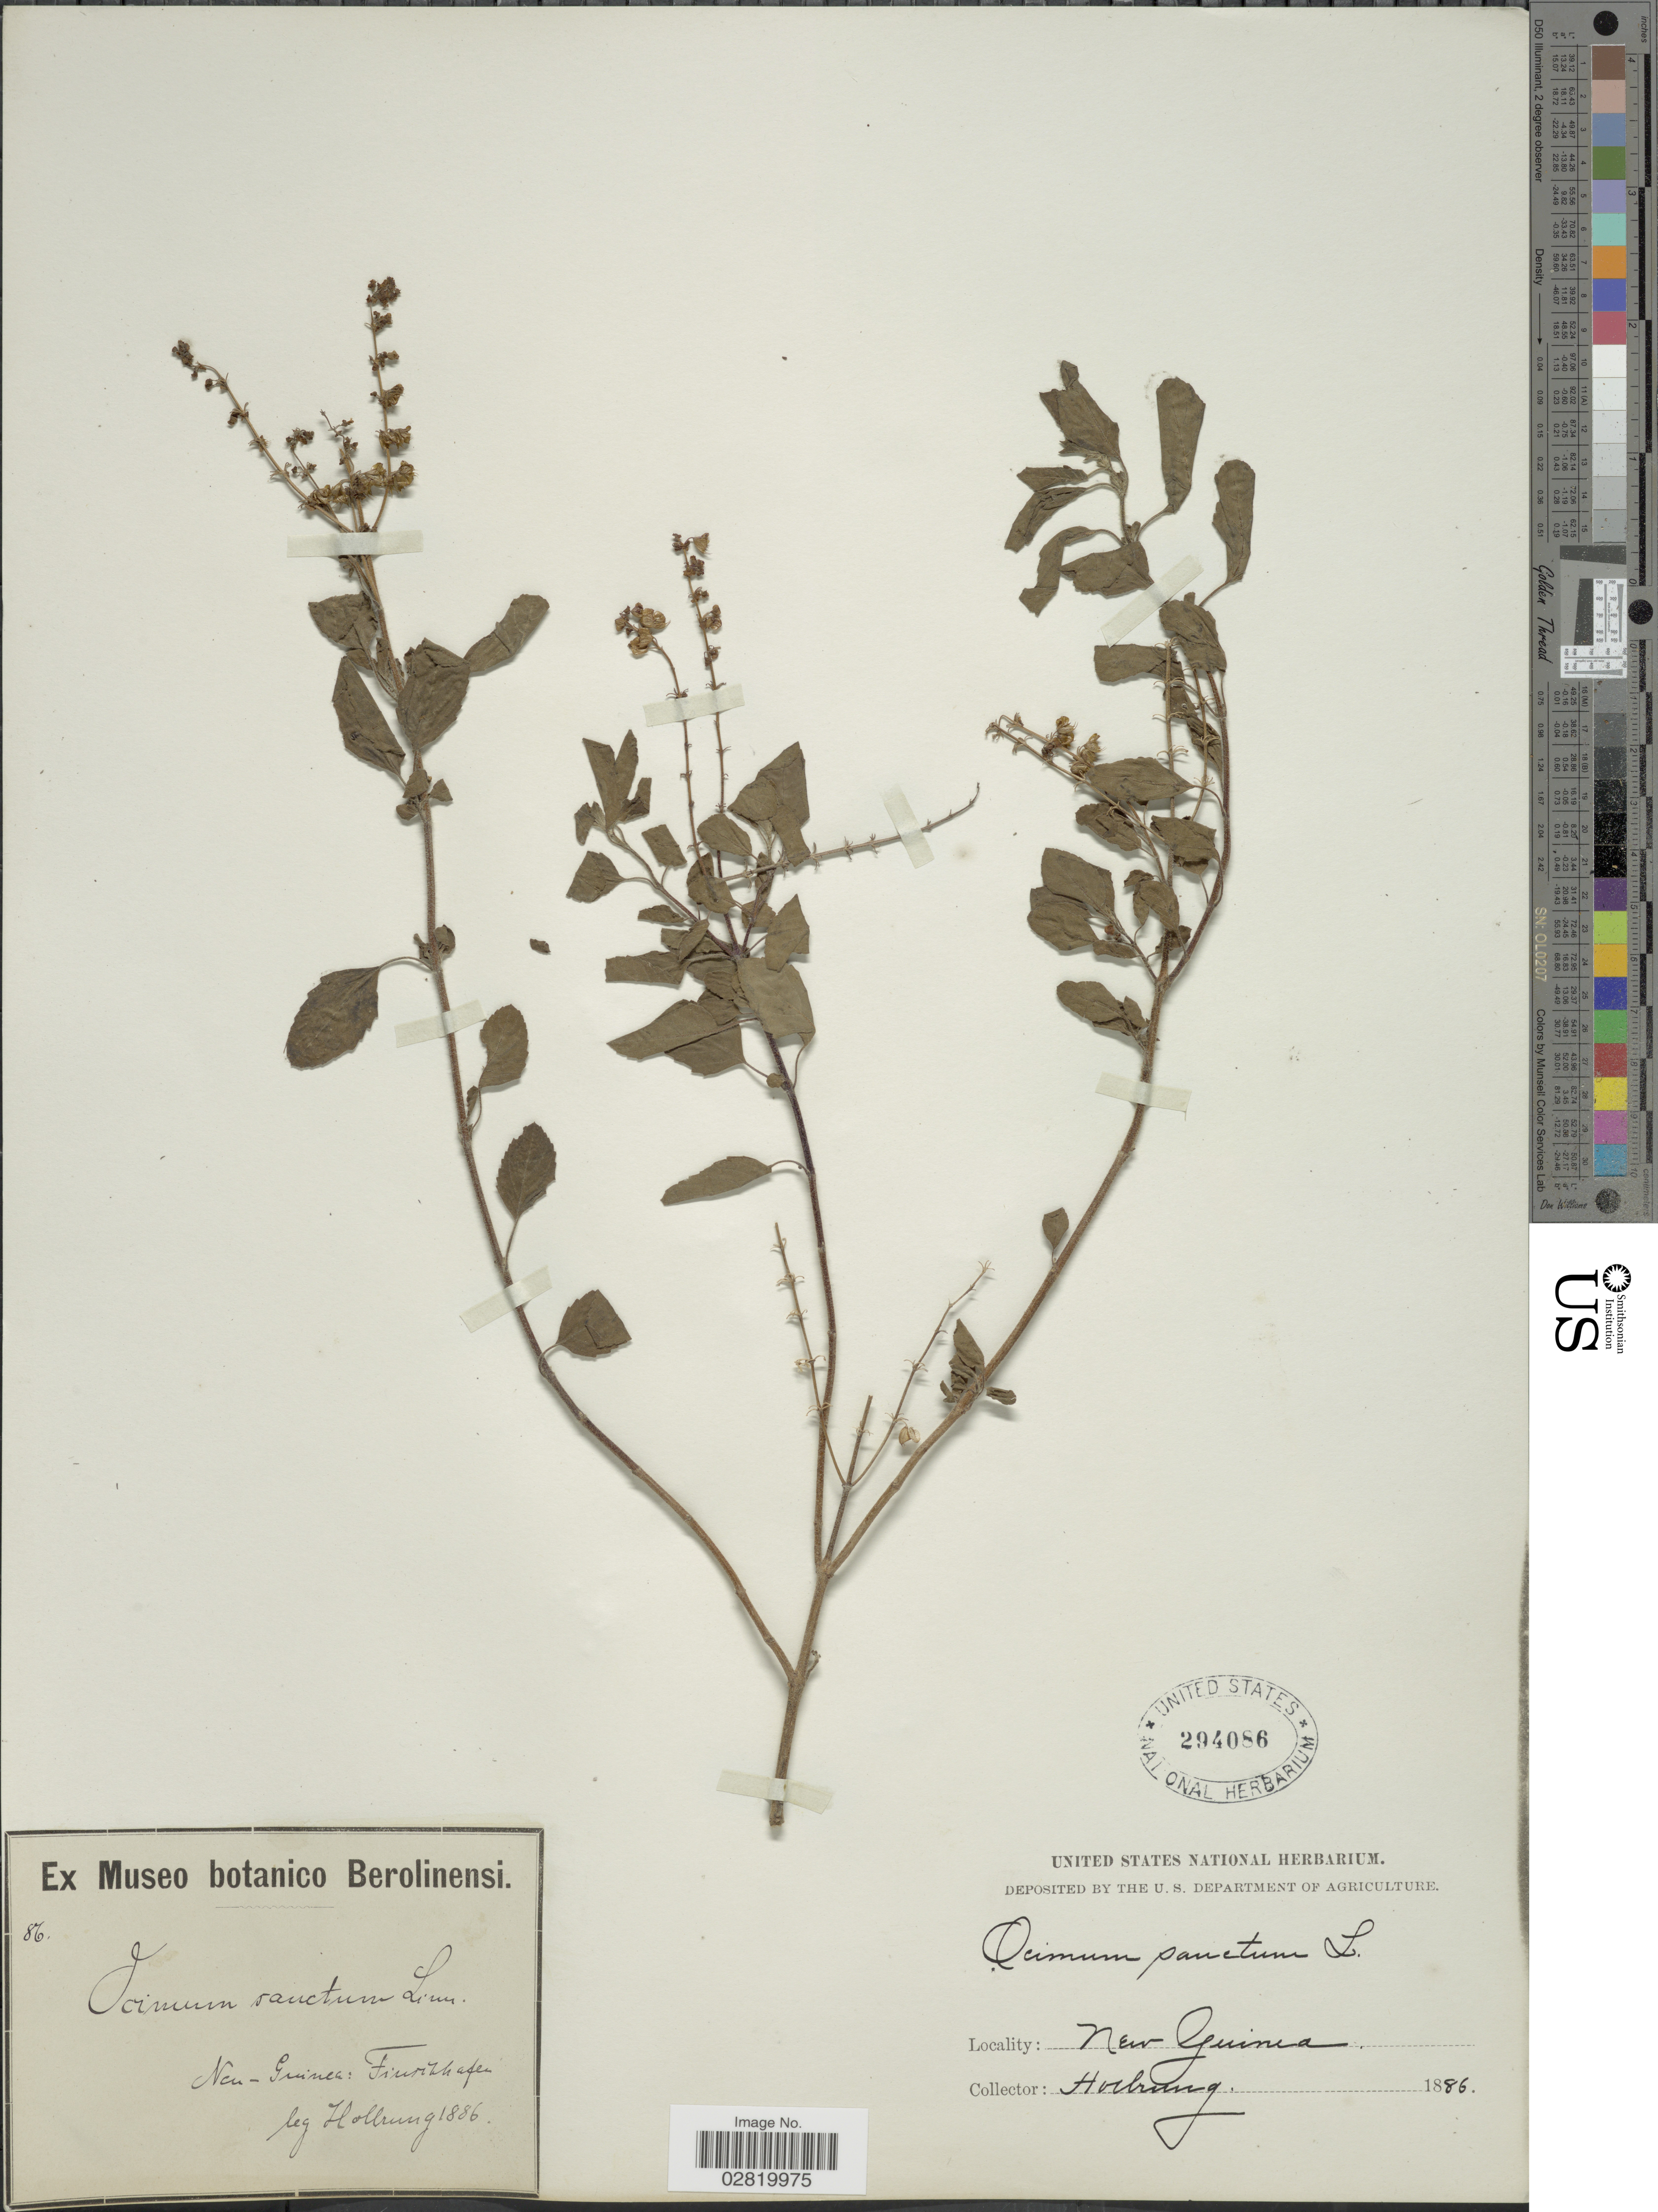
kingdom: Plantae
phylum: Tracheophyta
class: Magnoliopsida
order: Lamiales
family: Lamiaceae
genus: Ocimum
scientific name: Ocimum tenuiflorum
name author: L.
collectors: Hollrung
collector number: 86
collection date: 1886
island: New Guinea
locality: New Guinea: Fiurikhafen [interpreted]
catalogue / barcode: US 294086